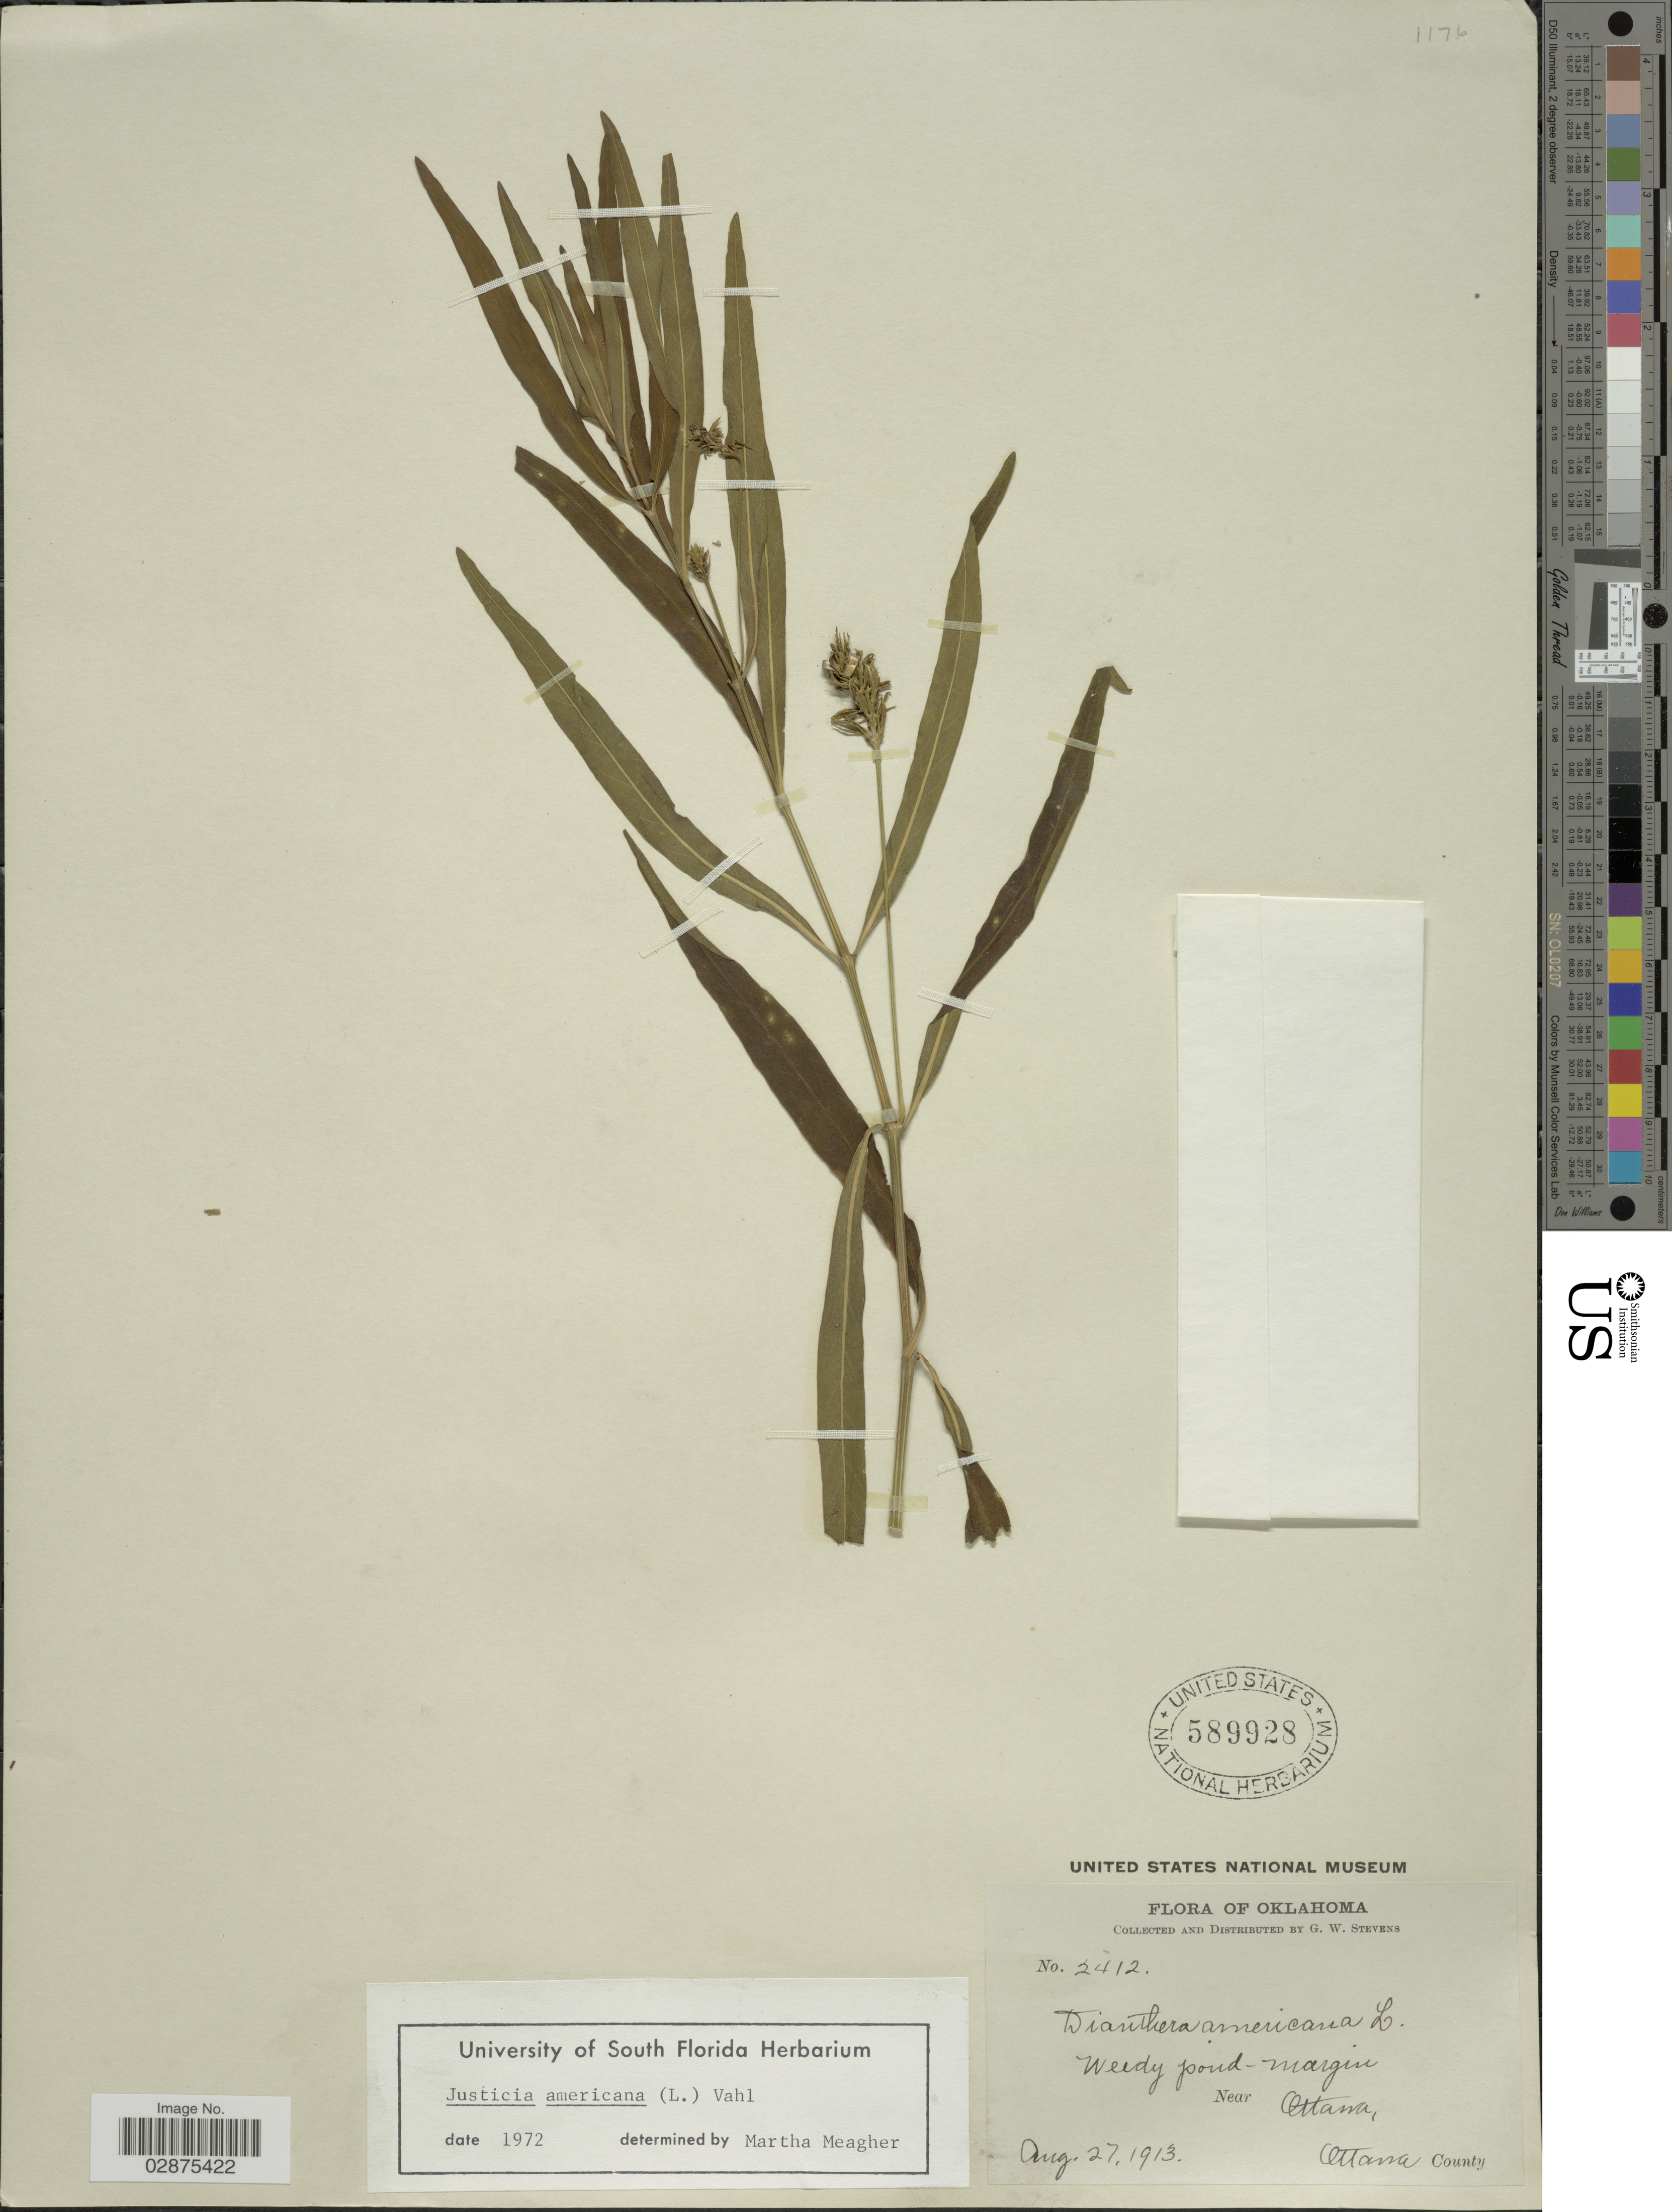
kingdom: Plantae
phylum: Tracheophyta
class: Magnoliopsida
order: Lamiales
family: Acanthaceae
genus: Justicia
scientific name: Justicia americana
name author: (L.) Vahl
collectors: G. W. Stevens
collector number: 2412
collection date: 1913-08-27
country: United States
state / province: Oklahoma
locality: Near Ottawa, Ottawa County.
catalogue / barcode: US 589928